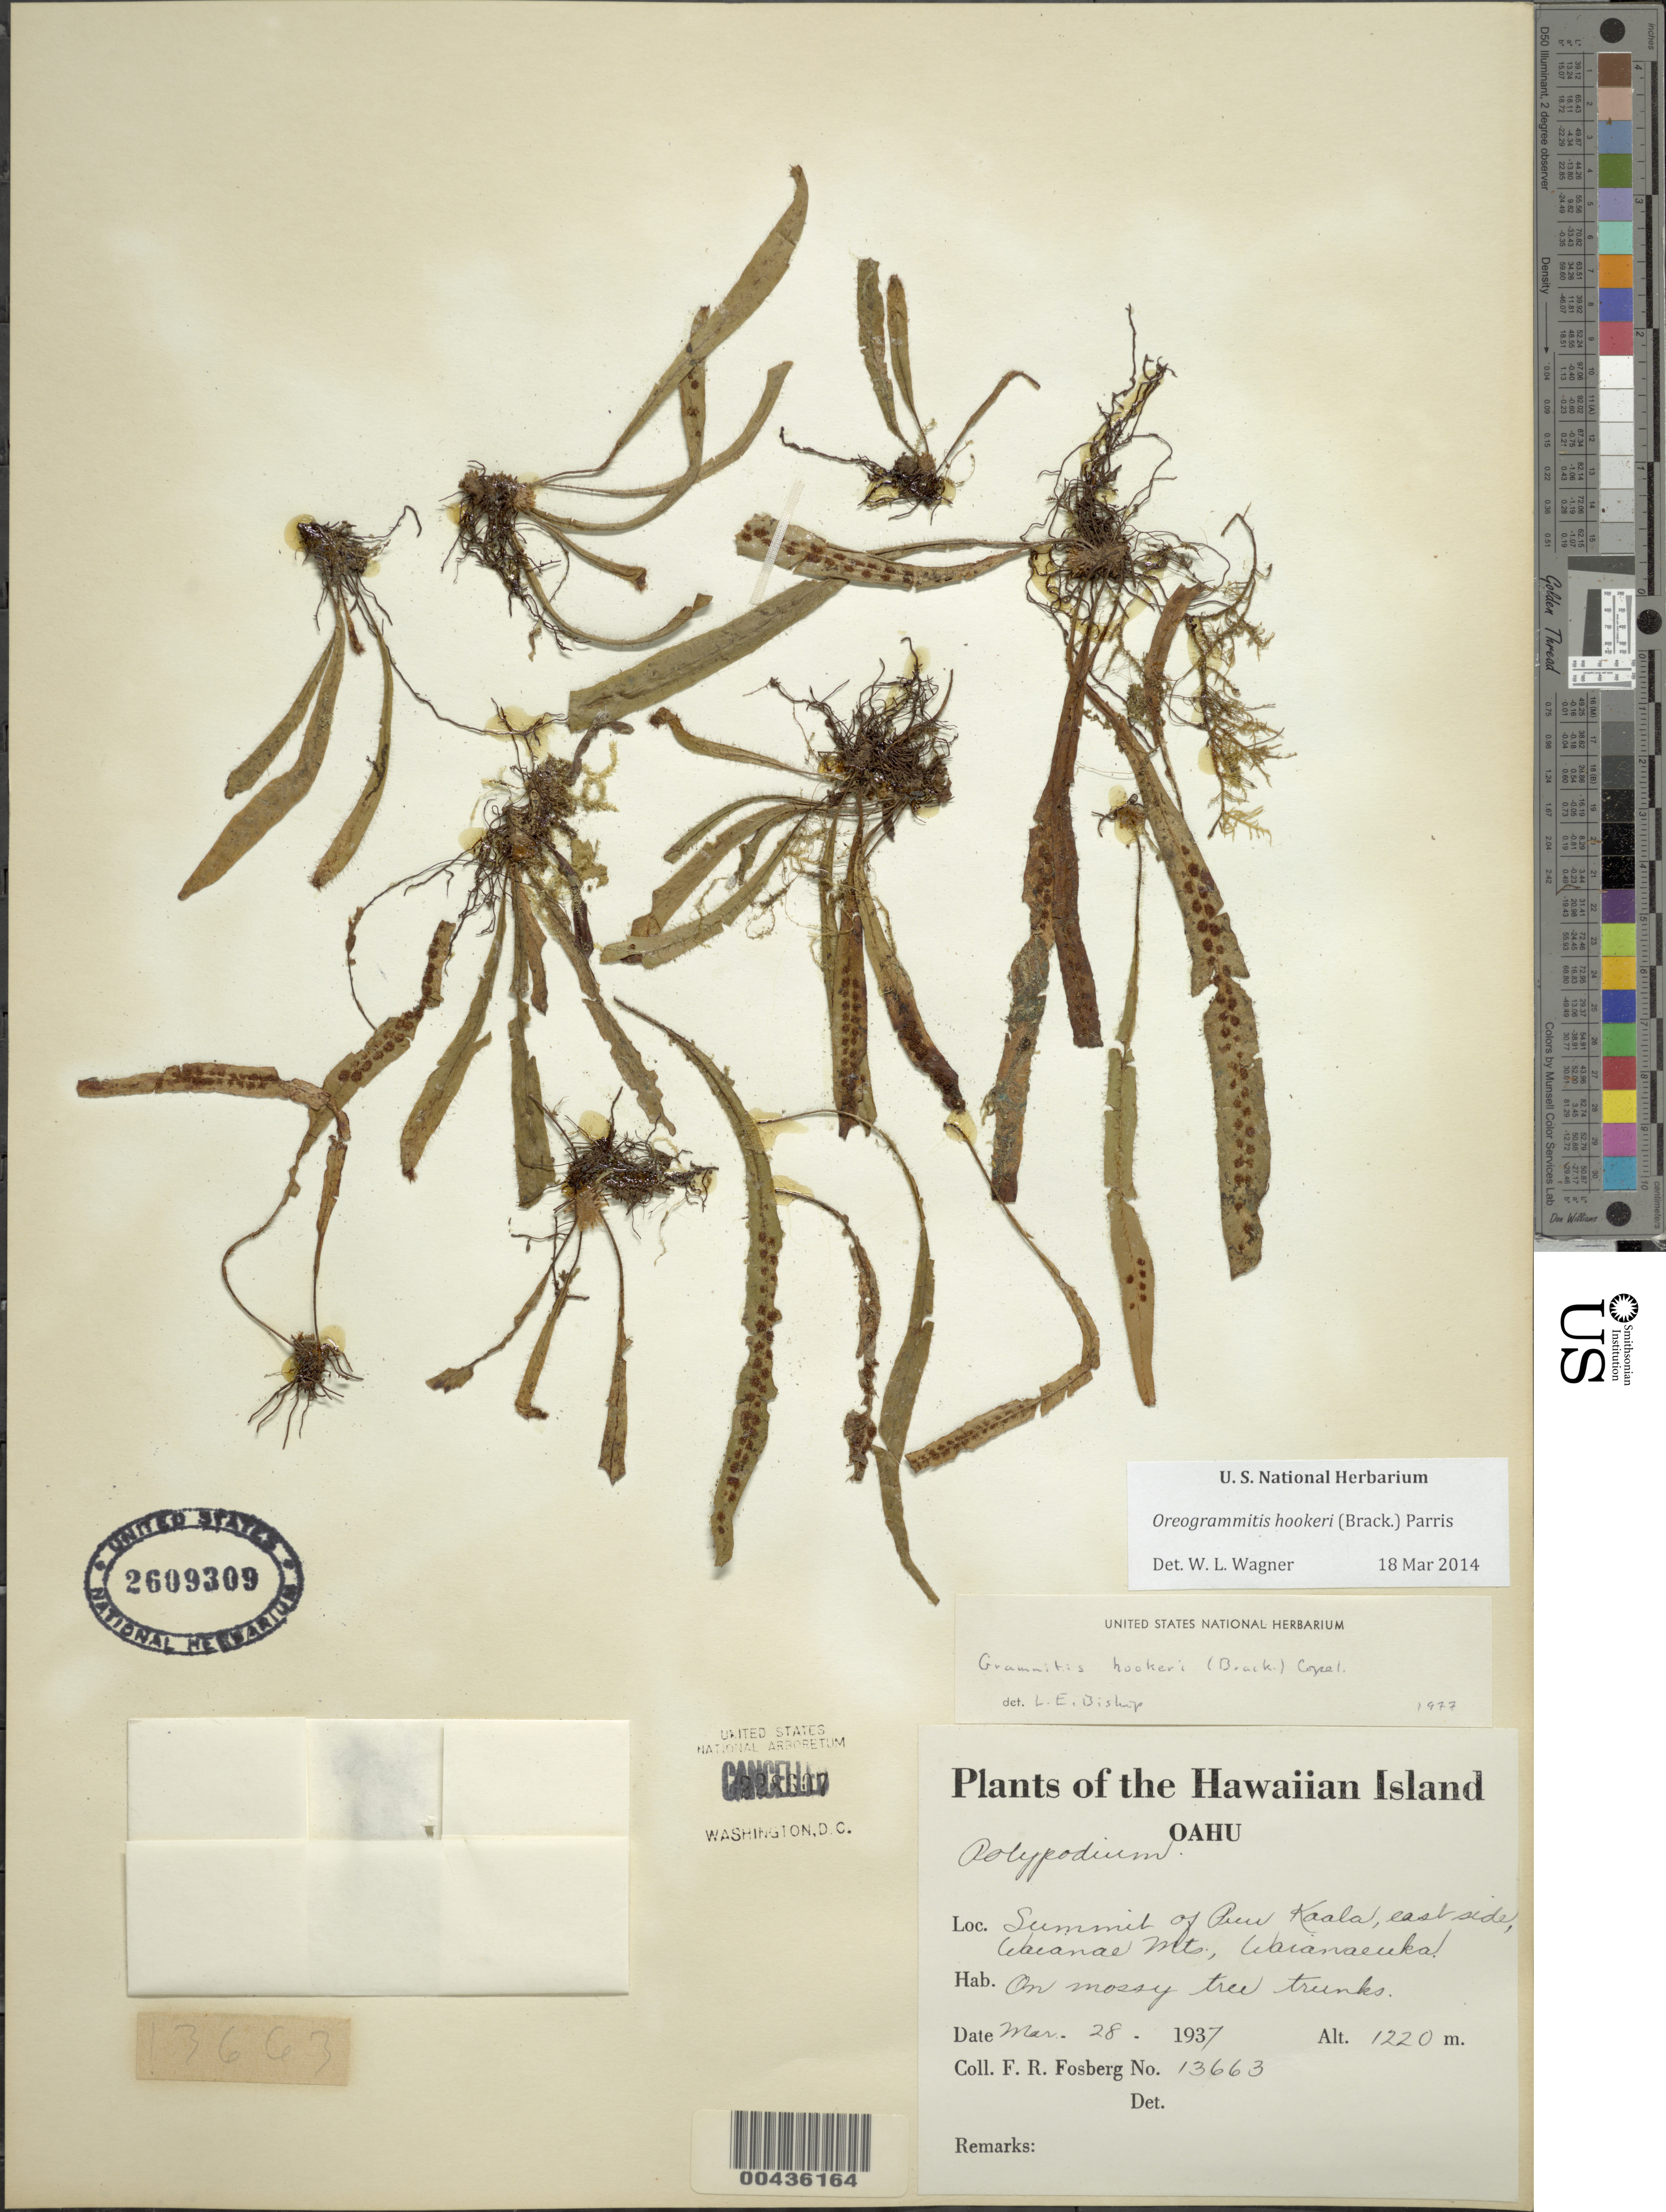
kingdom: Plantae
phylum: Tracheophyta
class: Polypodiopsida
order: Polypodiales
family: Polypodiaceae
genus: Oreogrammitis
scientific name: Oreogrammitis hookeri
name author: (Brack.) Parris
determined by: Wagner, W. L., (BOT), Smithsonian Institution - National Museum of Natural History (UNITED STATES)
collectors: F. R. Fosberg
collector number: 13663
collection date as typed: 28 Mar 1937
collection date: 1937-03-28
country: United States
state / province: Hawaii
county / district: Honolulu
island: Oahu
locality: Summit of Puu Kaala, E side, Waianae Mts., Waianaeuka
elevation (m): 1220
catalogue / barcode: US 2609309